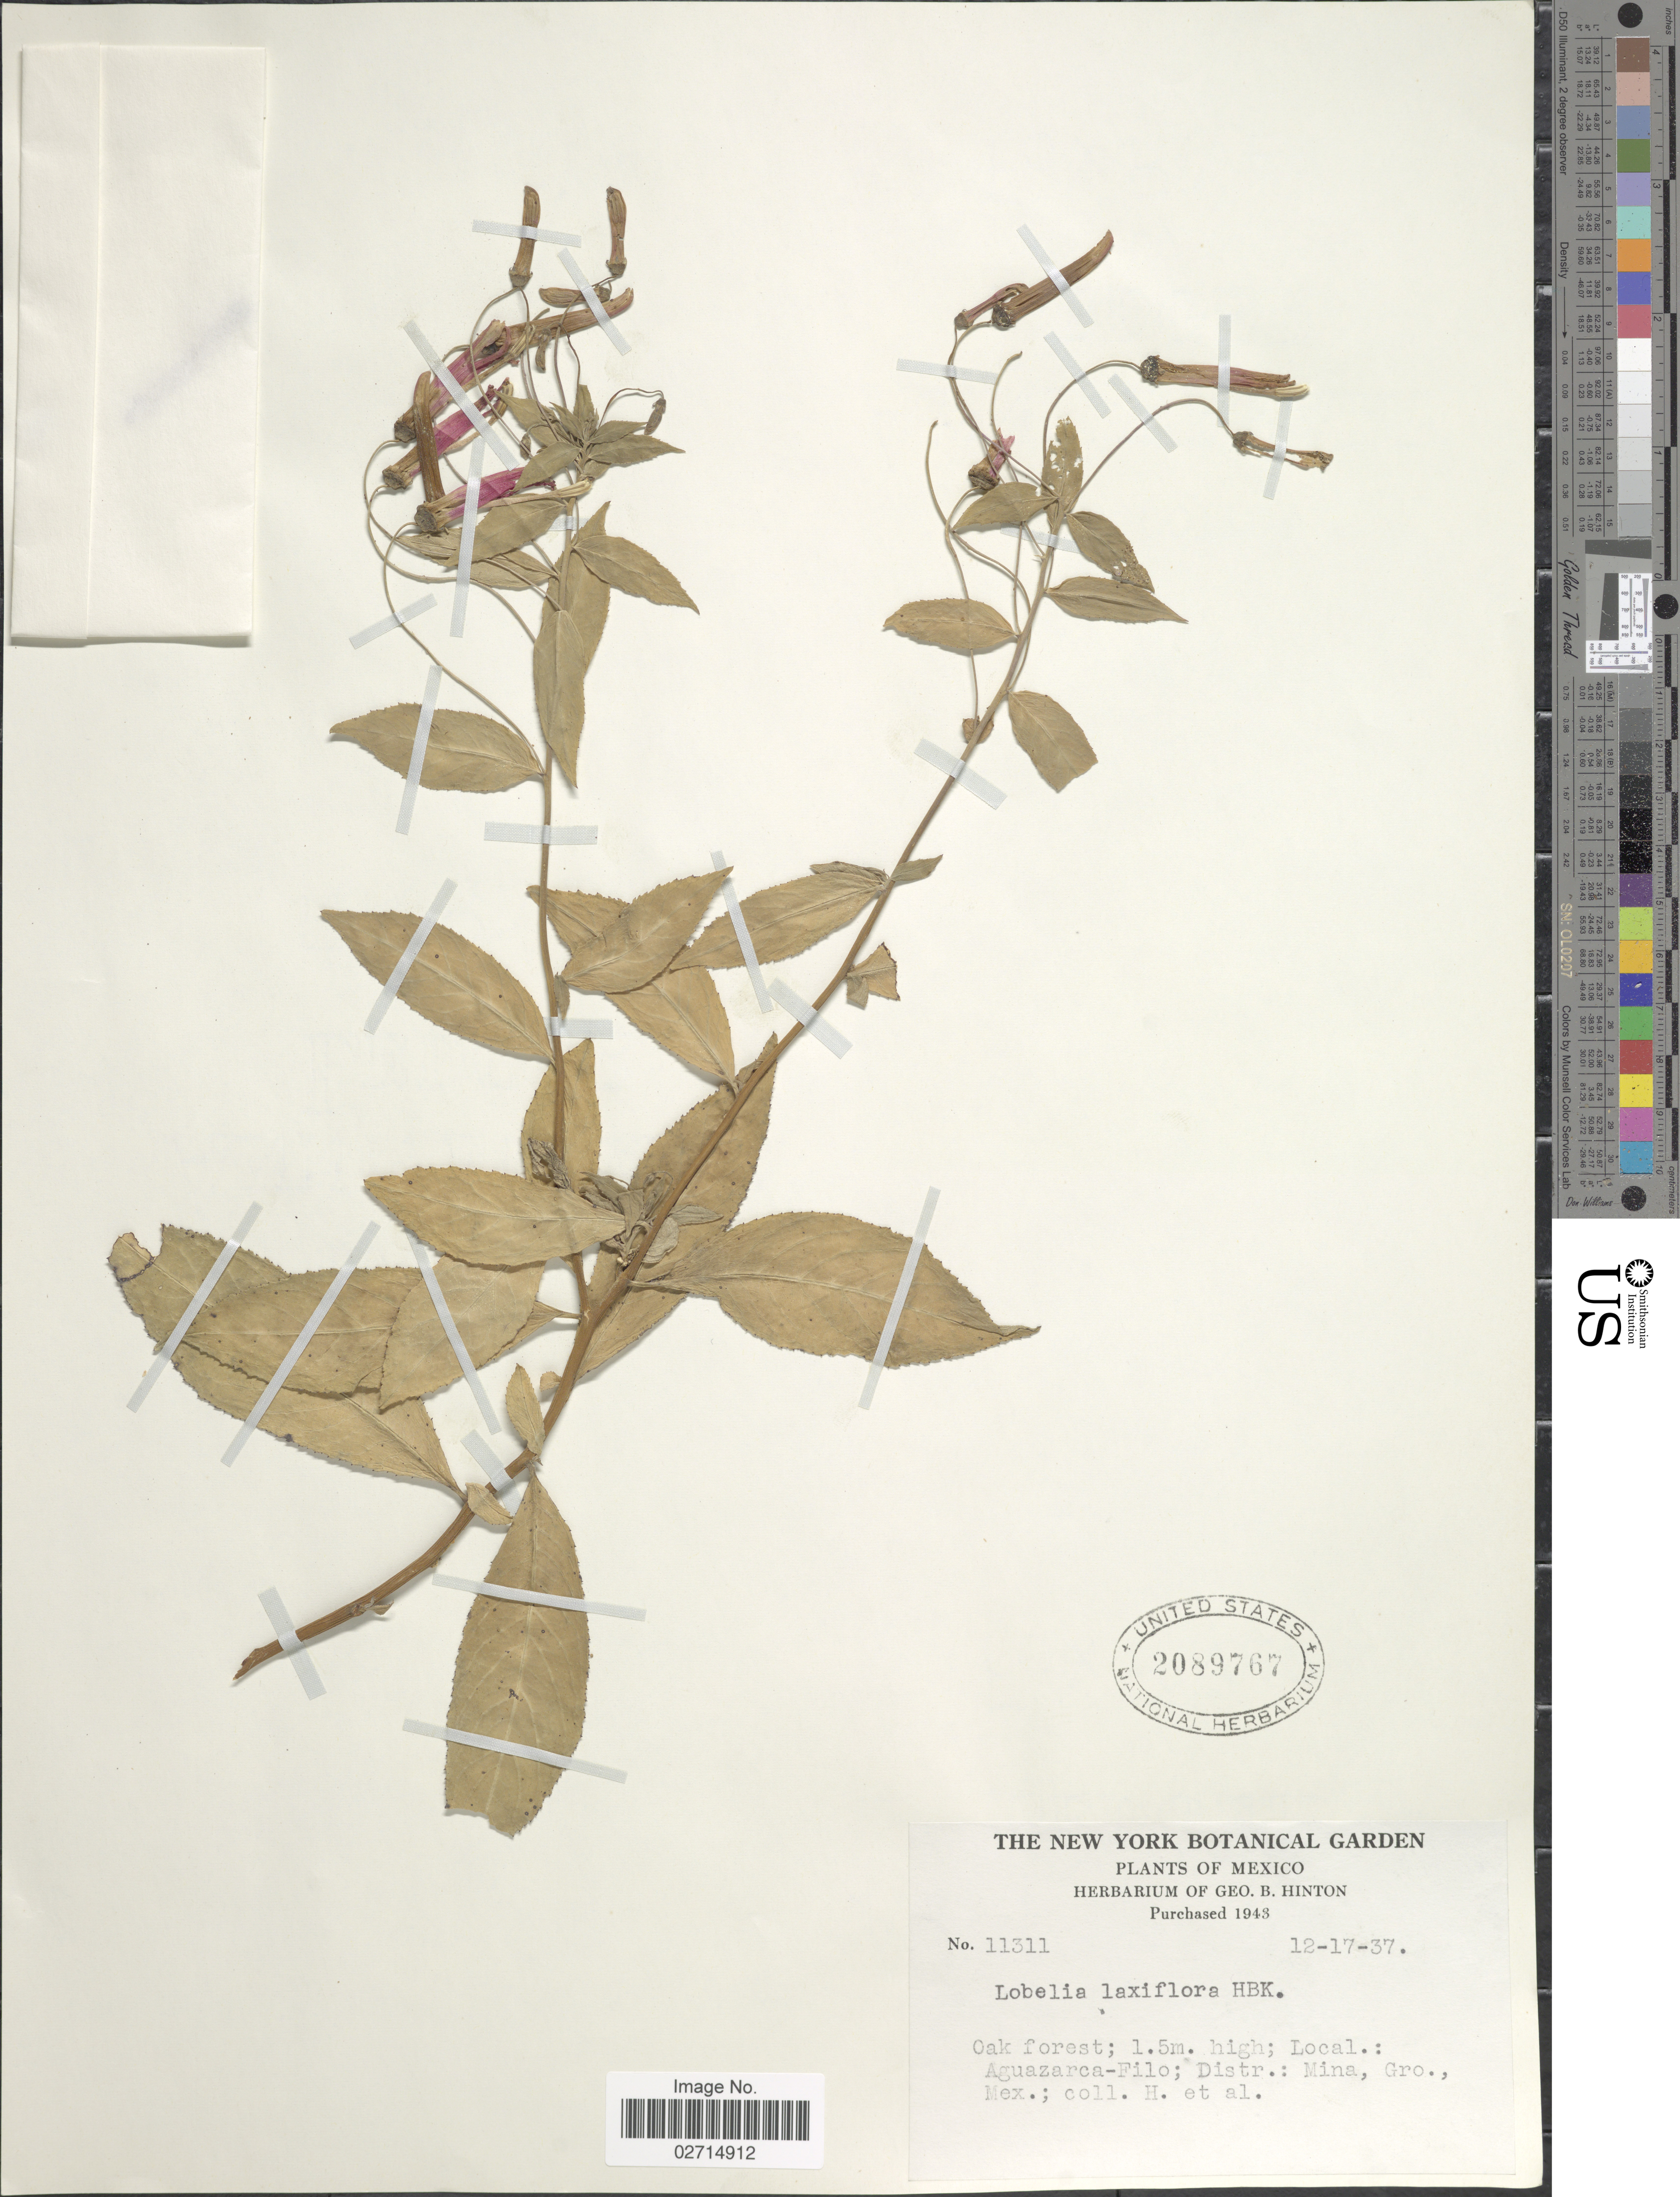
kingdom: Plantae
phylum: Tracheophyta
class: Magnoliopsida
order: Asterales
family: Campanulaceae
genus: Lobelia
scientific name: Lobelia laxiflora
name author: Kunth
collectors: G. B. Hinton & et al.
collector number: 11311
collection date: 1937-12-17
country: Mexico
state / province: Guerrero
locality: Aguazarca - Filo, Distr. Mina, Gro., Mex.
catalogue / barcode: US 2089767